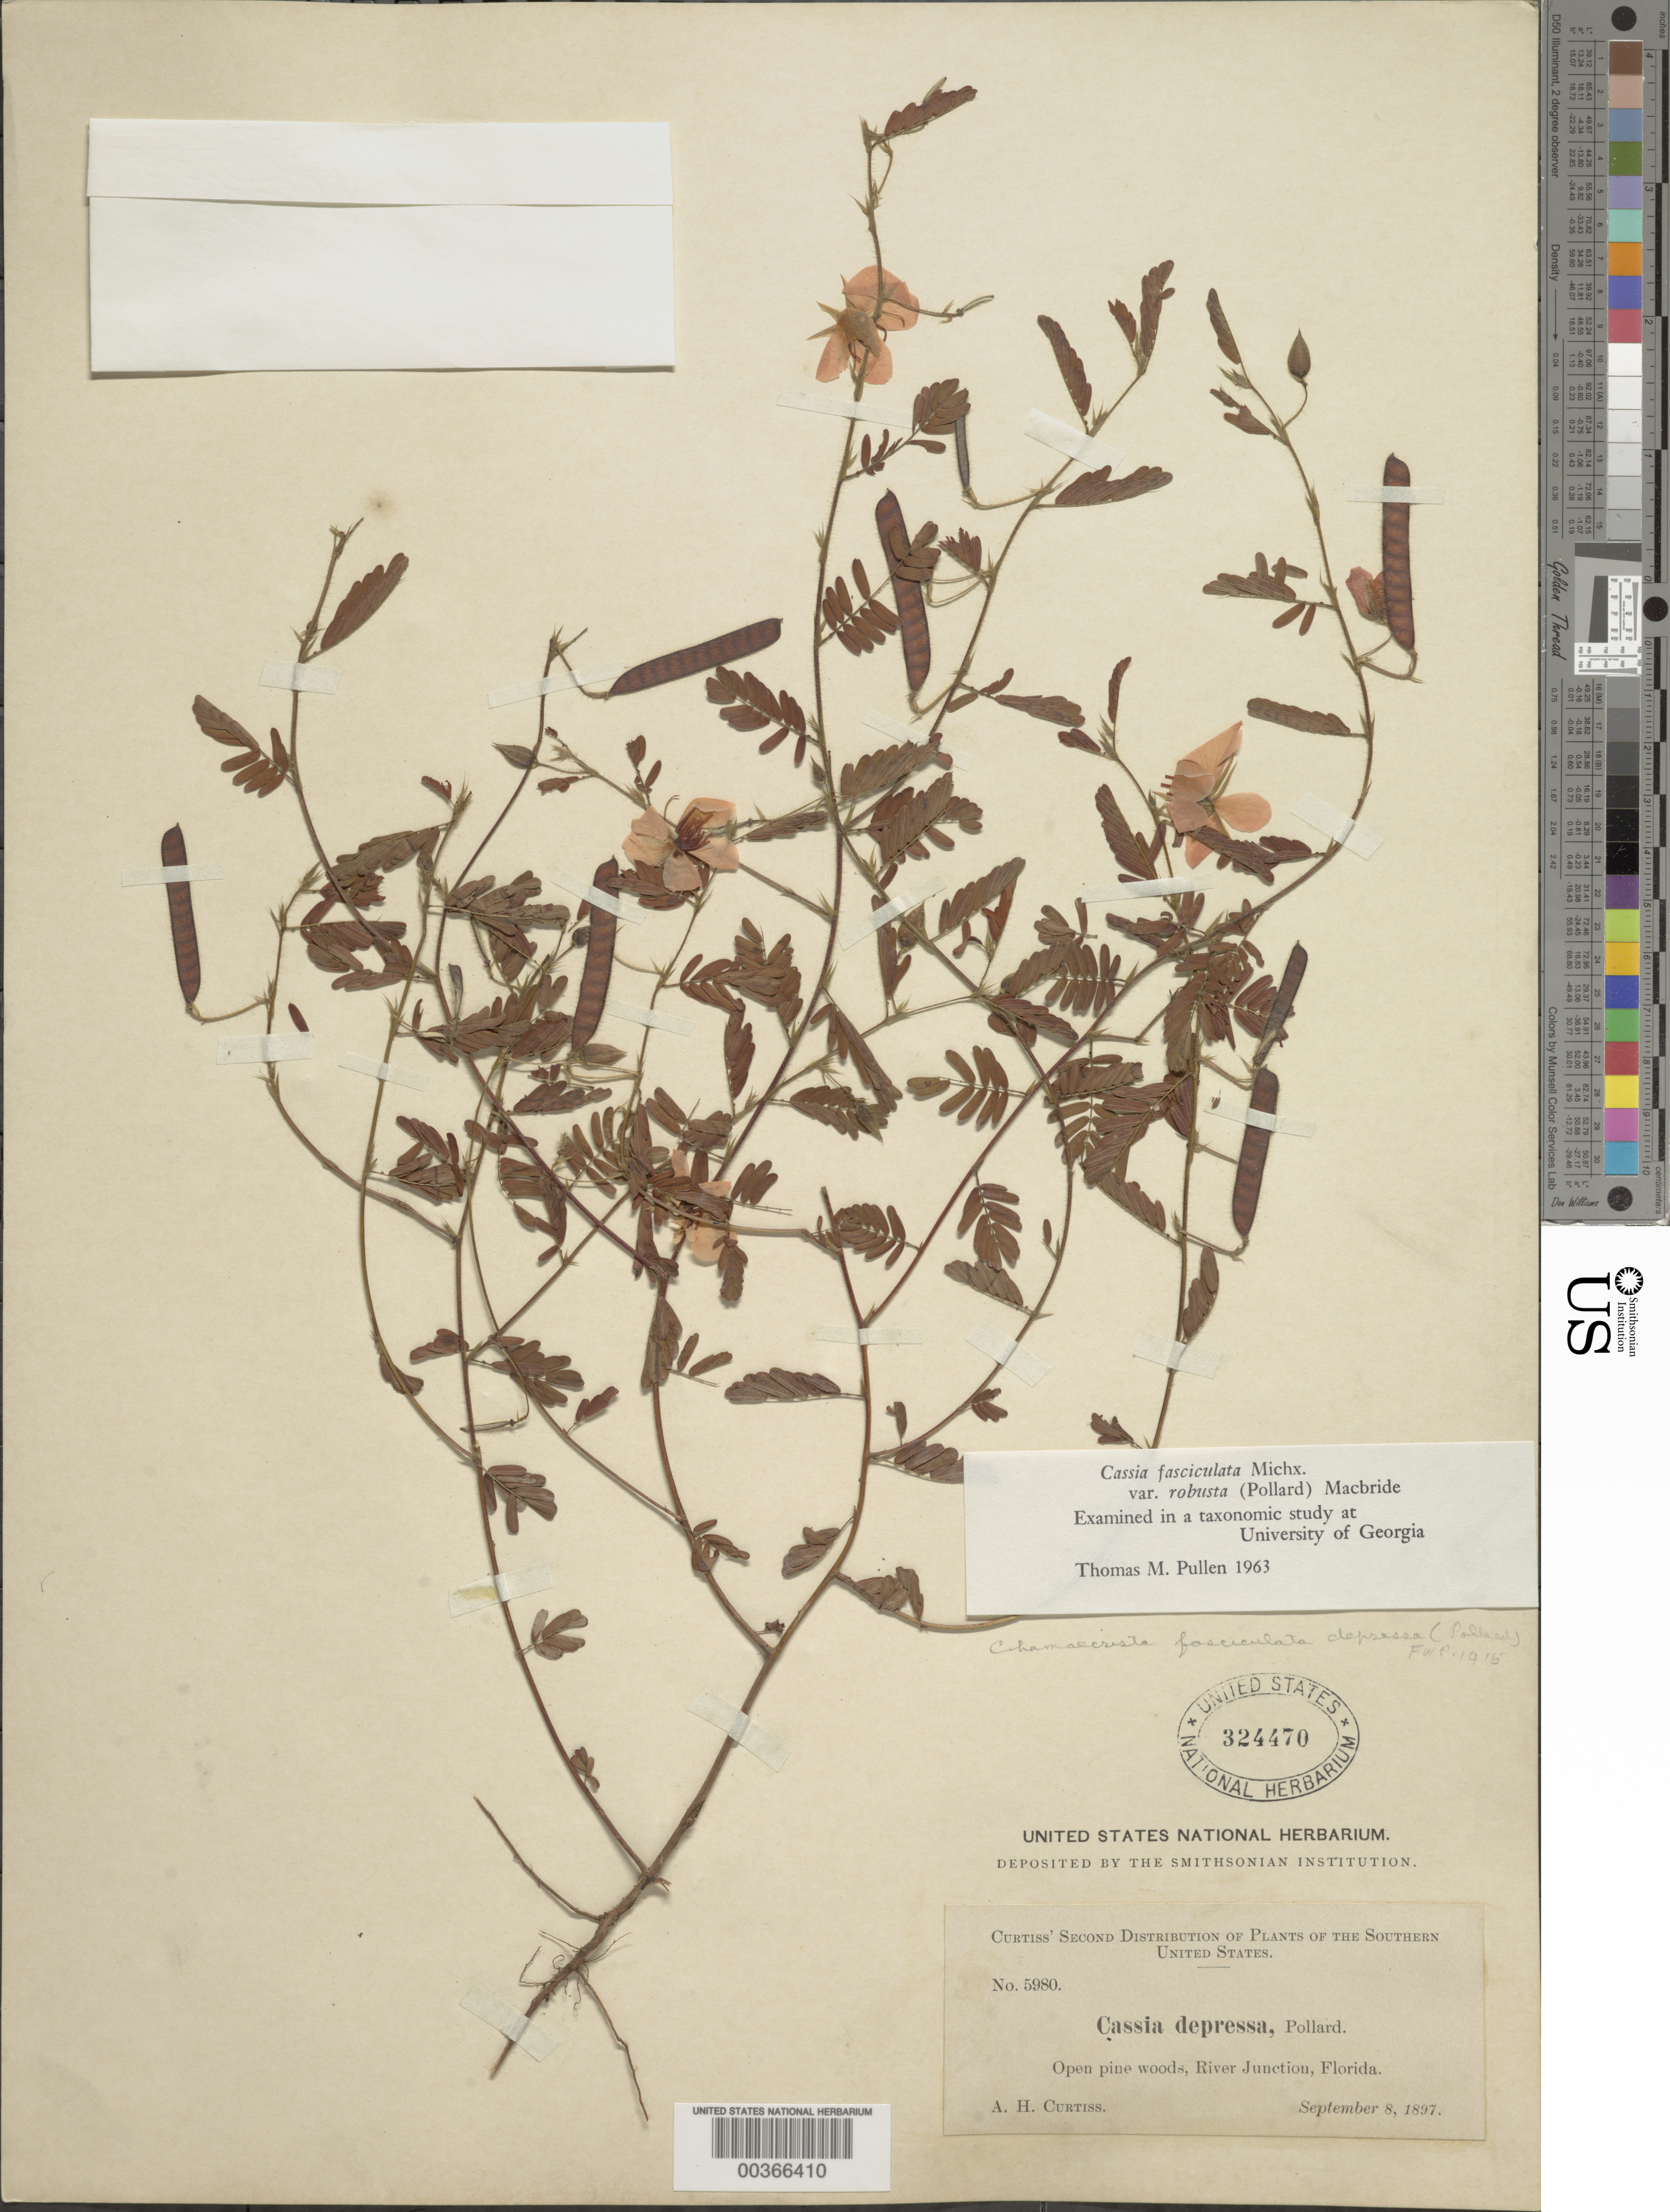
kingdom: Plantae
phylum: Tracheophyta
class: Magnoliopsida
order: Fabales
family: Fabaceae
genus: Chamaecrista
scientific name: Chamaecrista fasciculata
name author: (Michx.) Greene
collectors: A. H. Curtiss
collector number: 5980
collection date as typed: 08 Sep 1897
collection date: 1897-09-08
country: United States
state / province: Florida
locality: River junction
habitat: Open pine woods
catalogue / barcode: US 324470